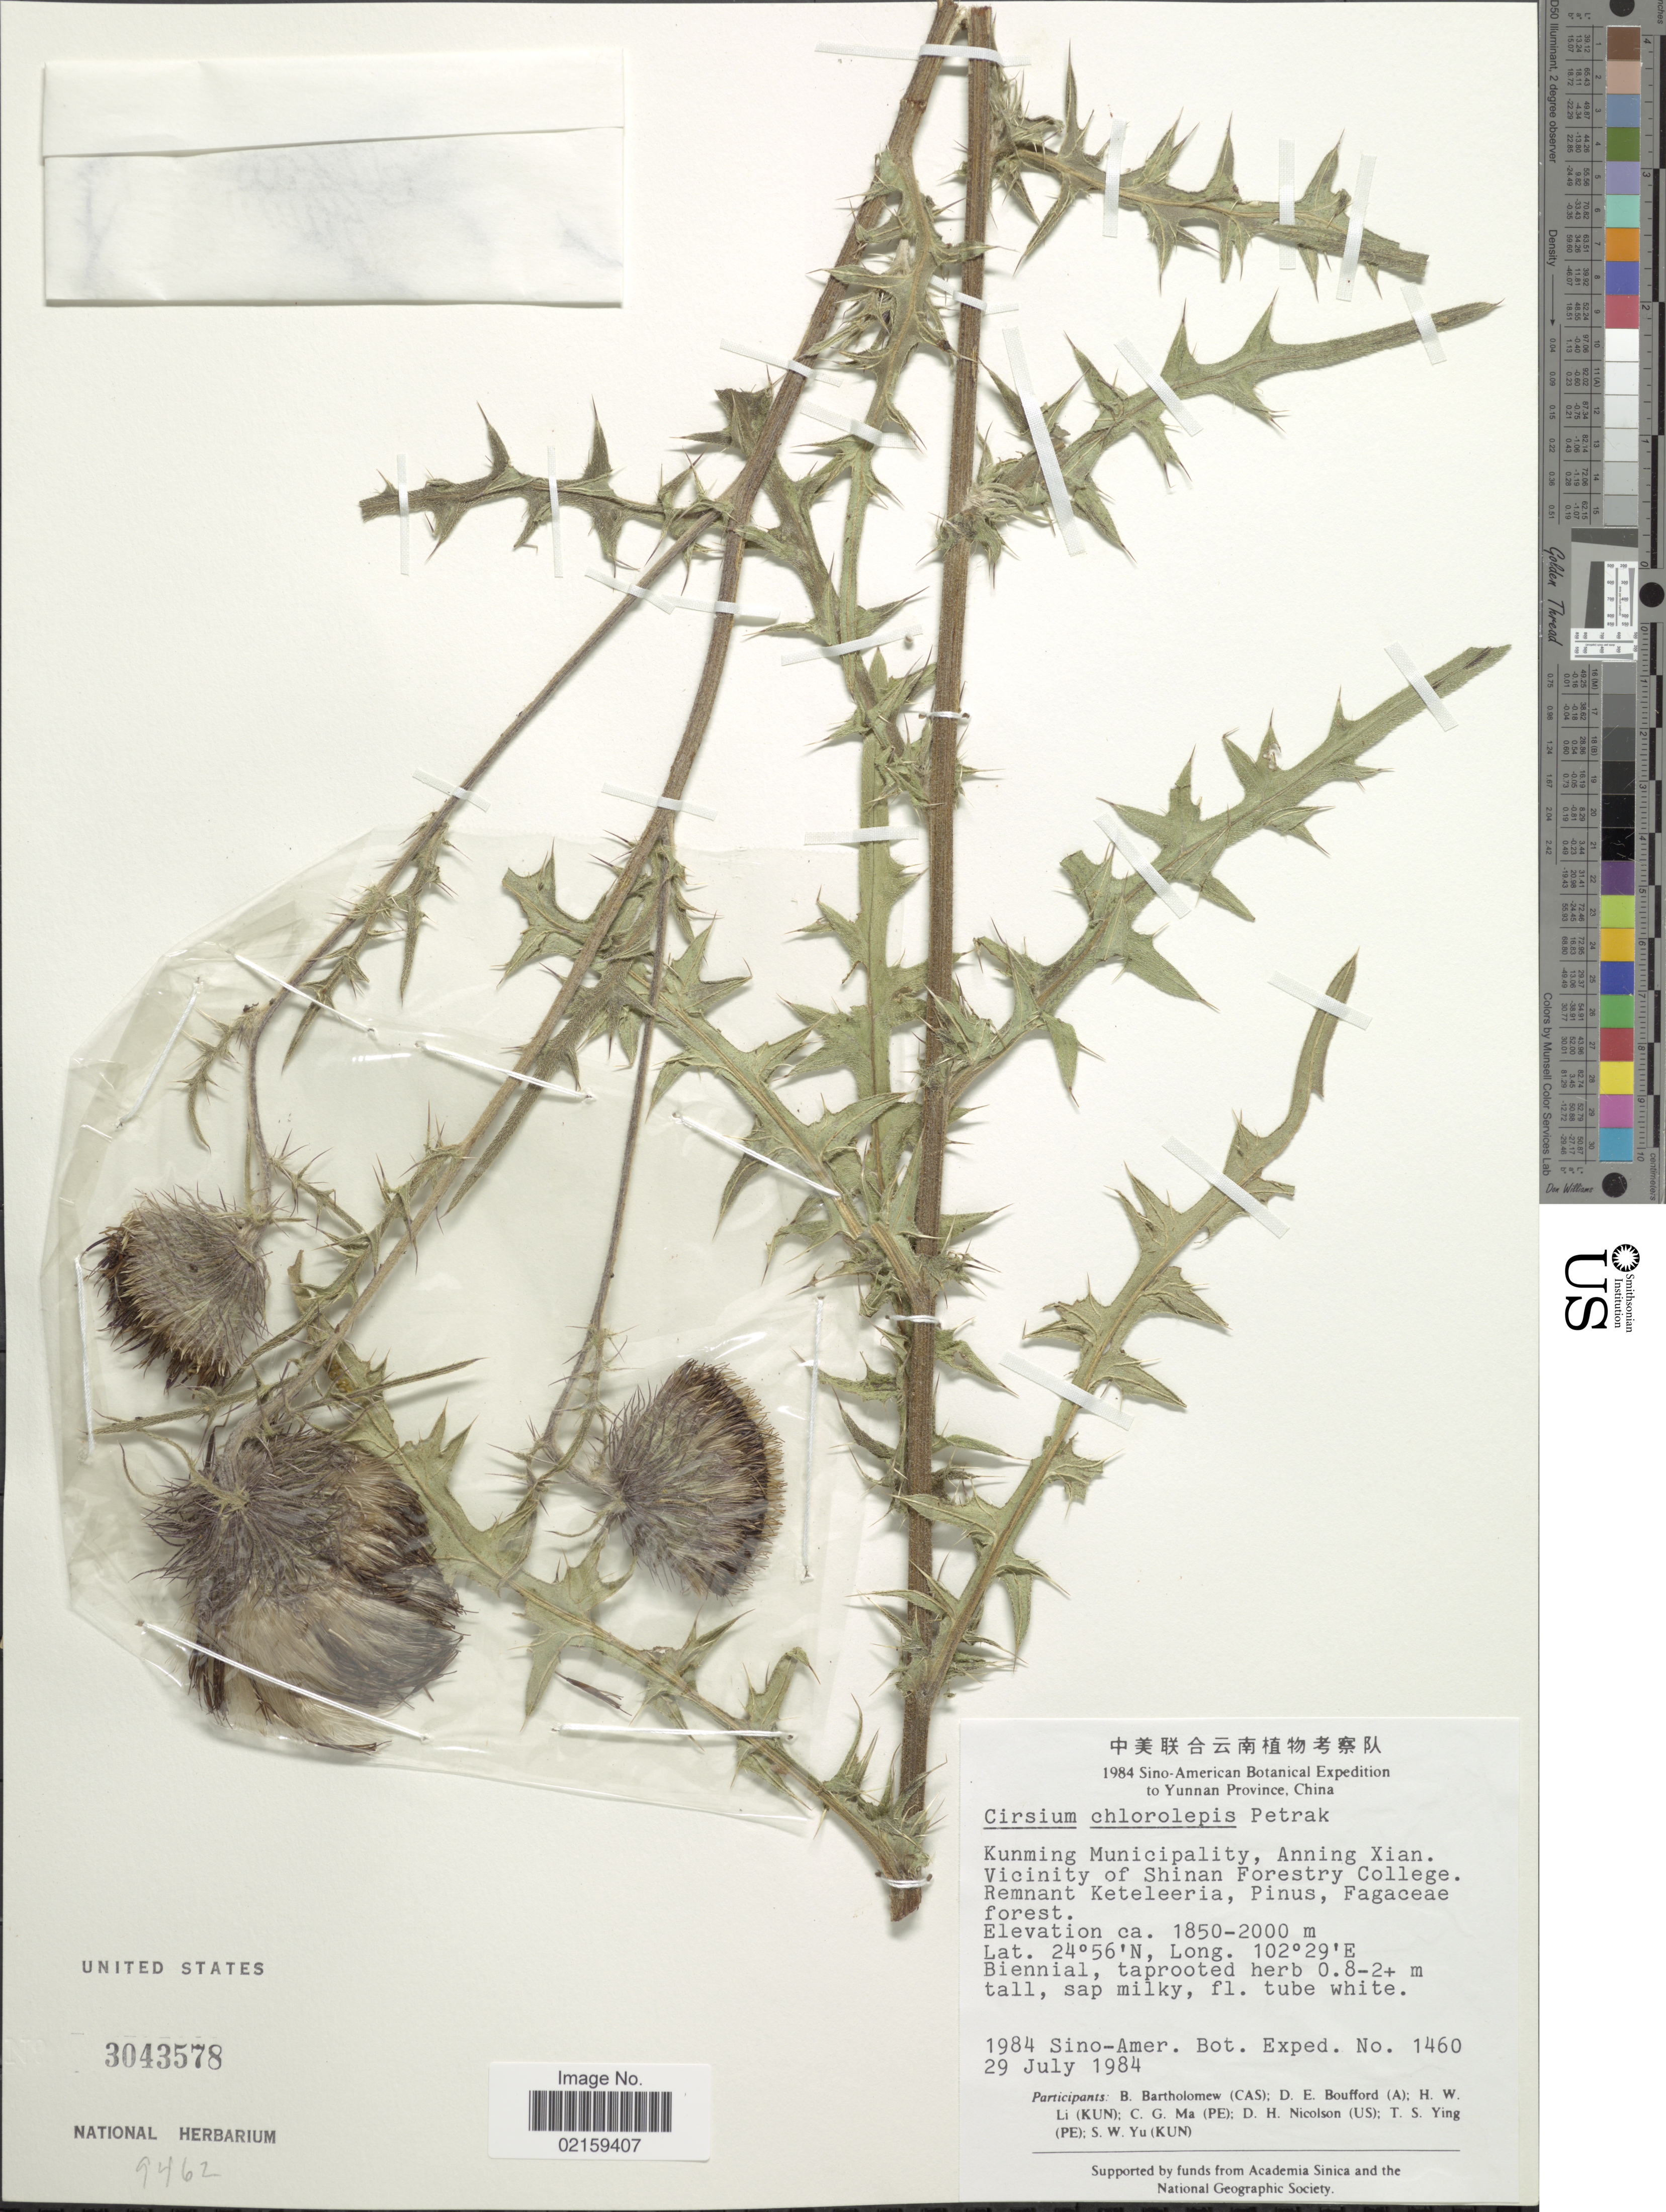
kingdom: Plantae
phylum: Tracheophyta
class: Magnoliopsida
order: Asterales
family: Asteraceae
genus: Cirsium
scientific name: Cirsium chlorolepis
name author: Petr. ex Hand.-Mazz.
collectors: B. Bartholomew et al.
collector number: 1460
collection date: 1984-07-29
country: China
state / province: Yunnan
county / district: Kumming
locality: Anning Xian. Vicinity of Shinan Forestry College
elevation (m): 1850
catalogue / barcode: US 3043578